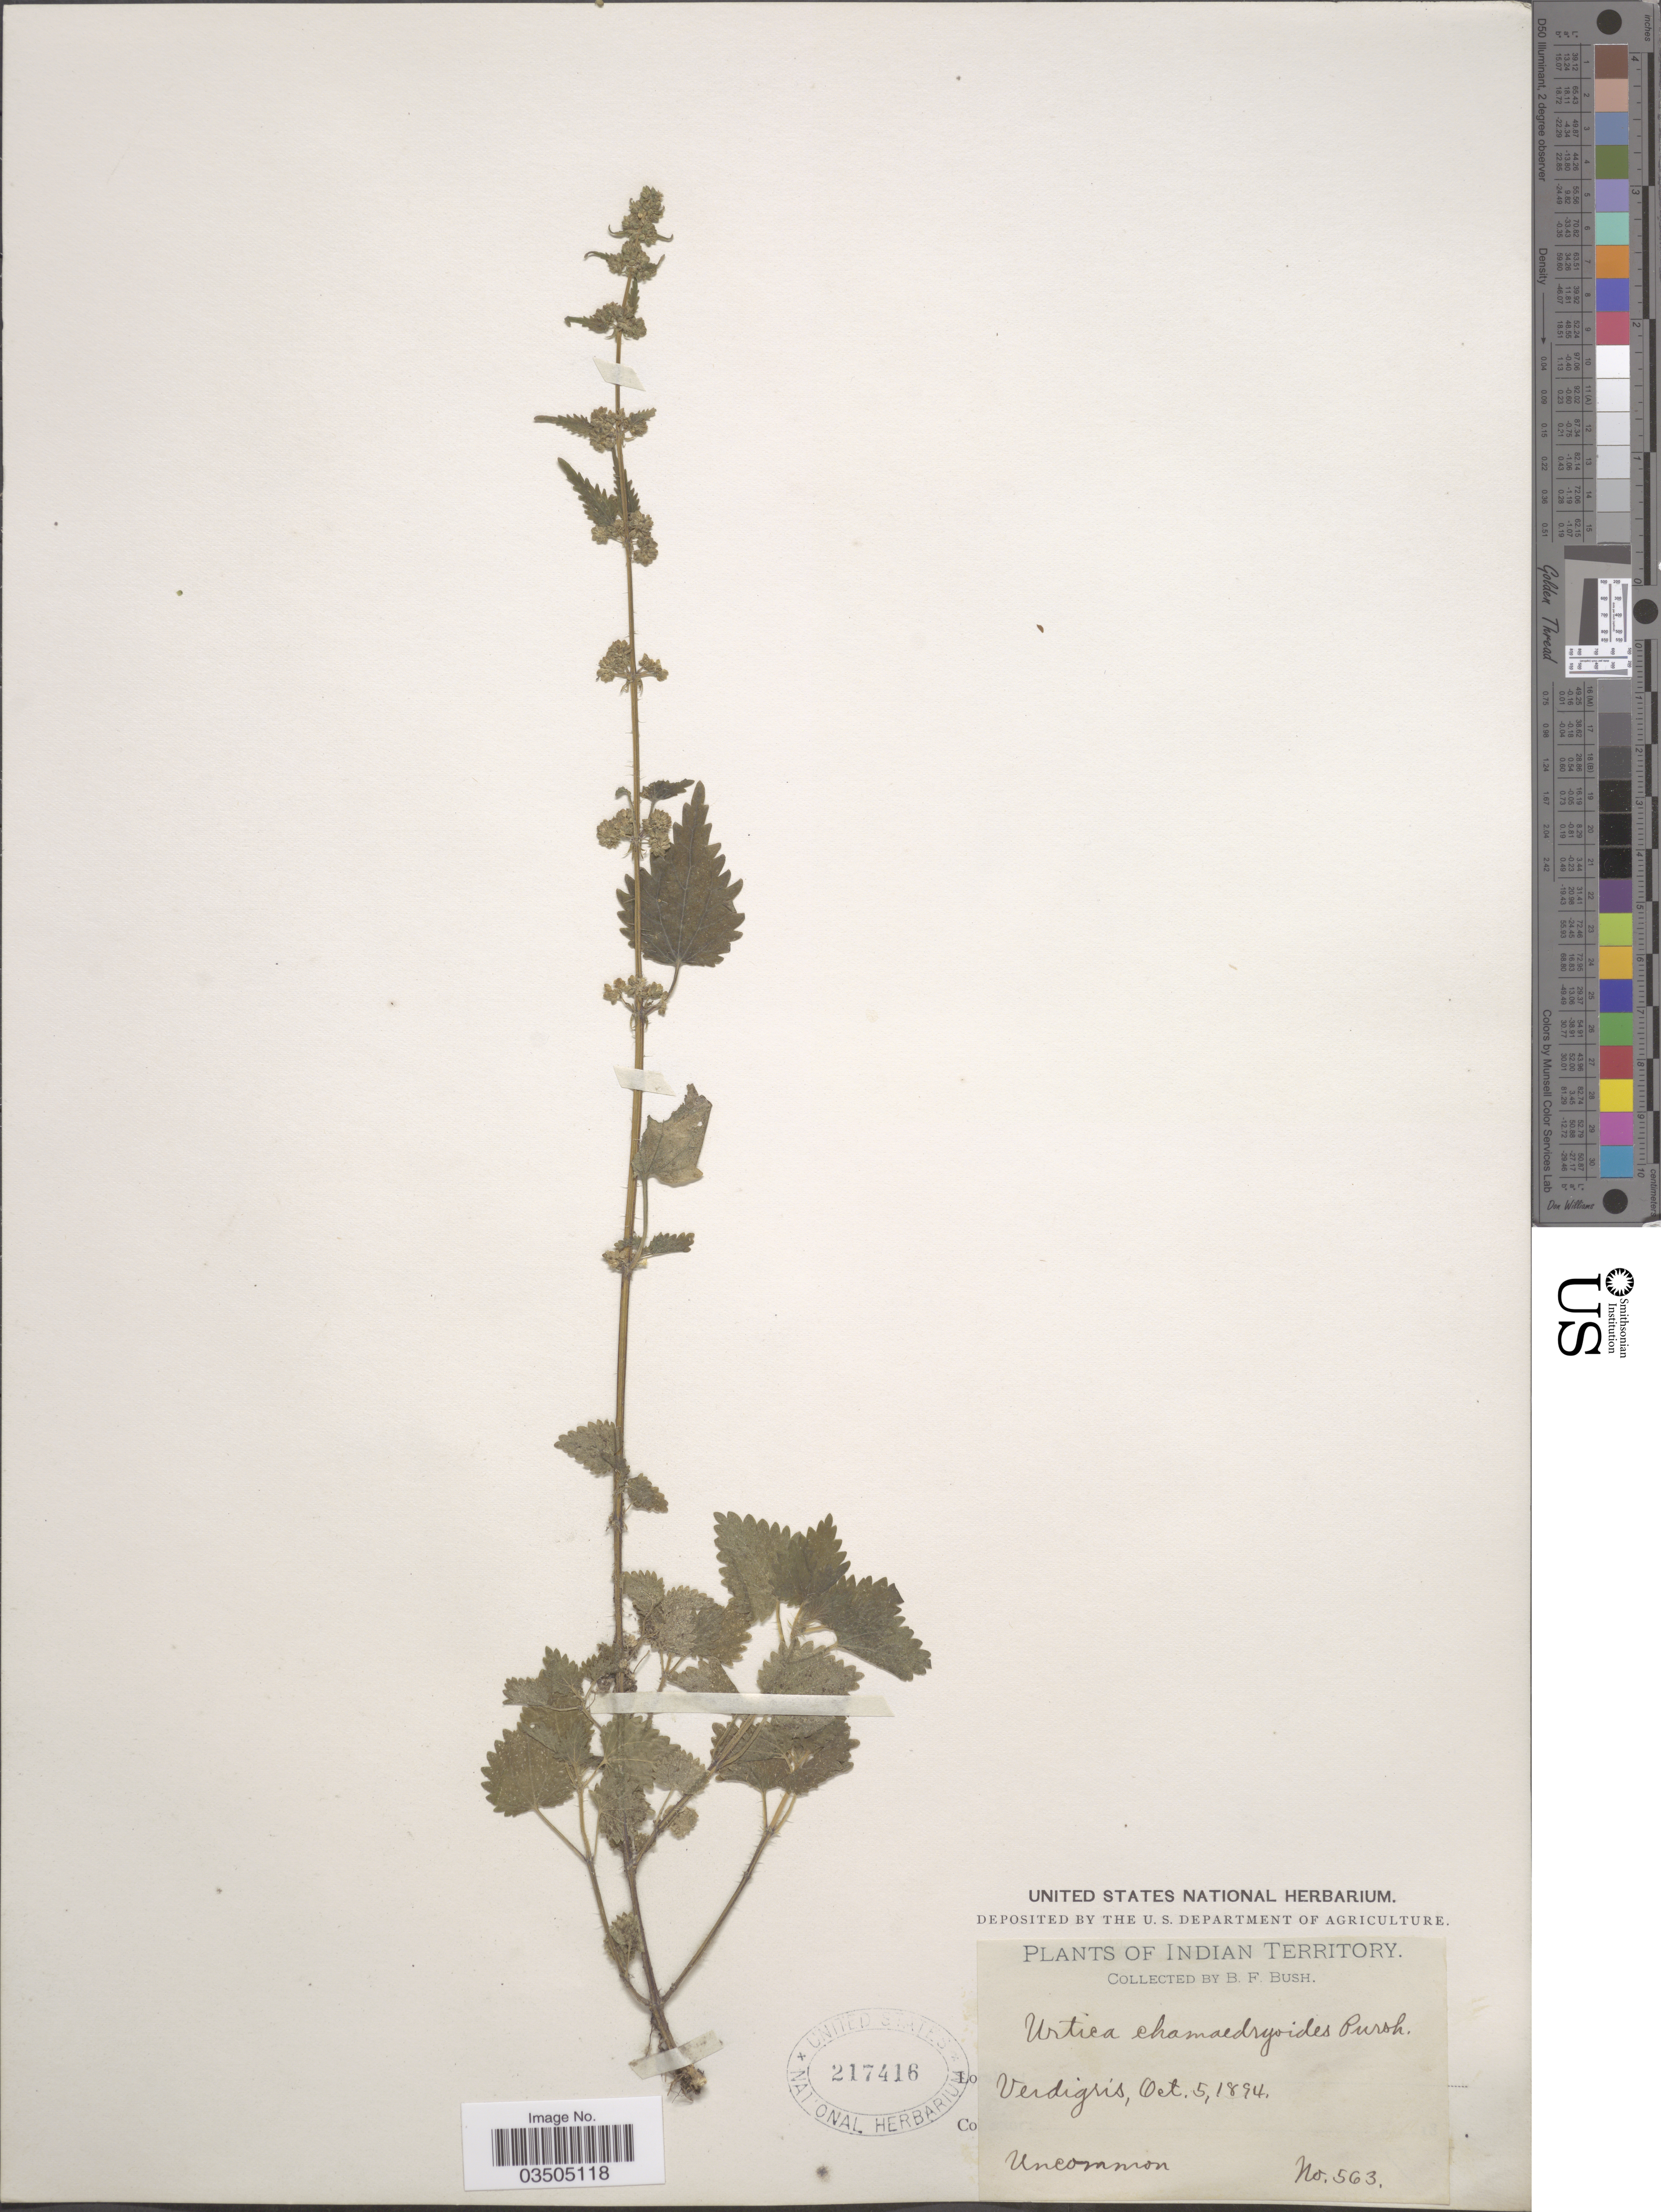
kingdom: Plantae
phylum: Tracheophyta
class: Magnoliopsida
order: Rosales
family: Urticaceae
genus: Urtica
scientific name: Urtica chamaedryoides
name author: Pursh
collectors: B. F. Bush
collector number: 563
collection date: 1894-10-05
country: United States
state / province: Oklahoma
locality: Indian Territory. Verdigris.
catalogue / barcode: US 217416